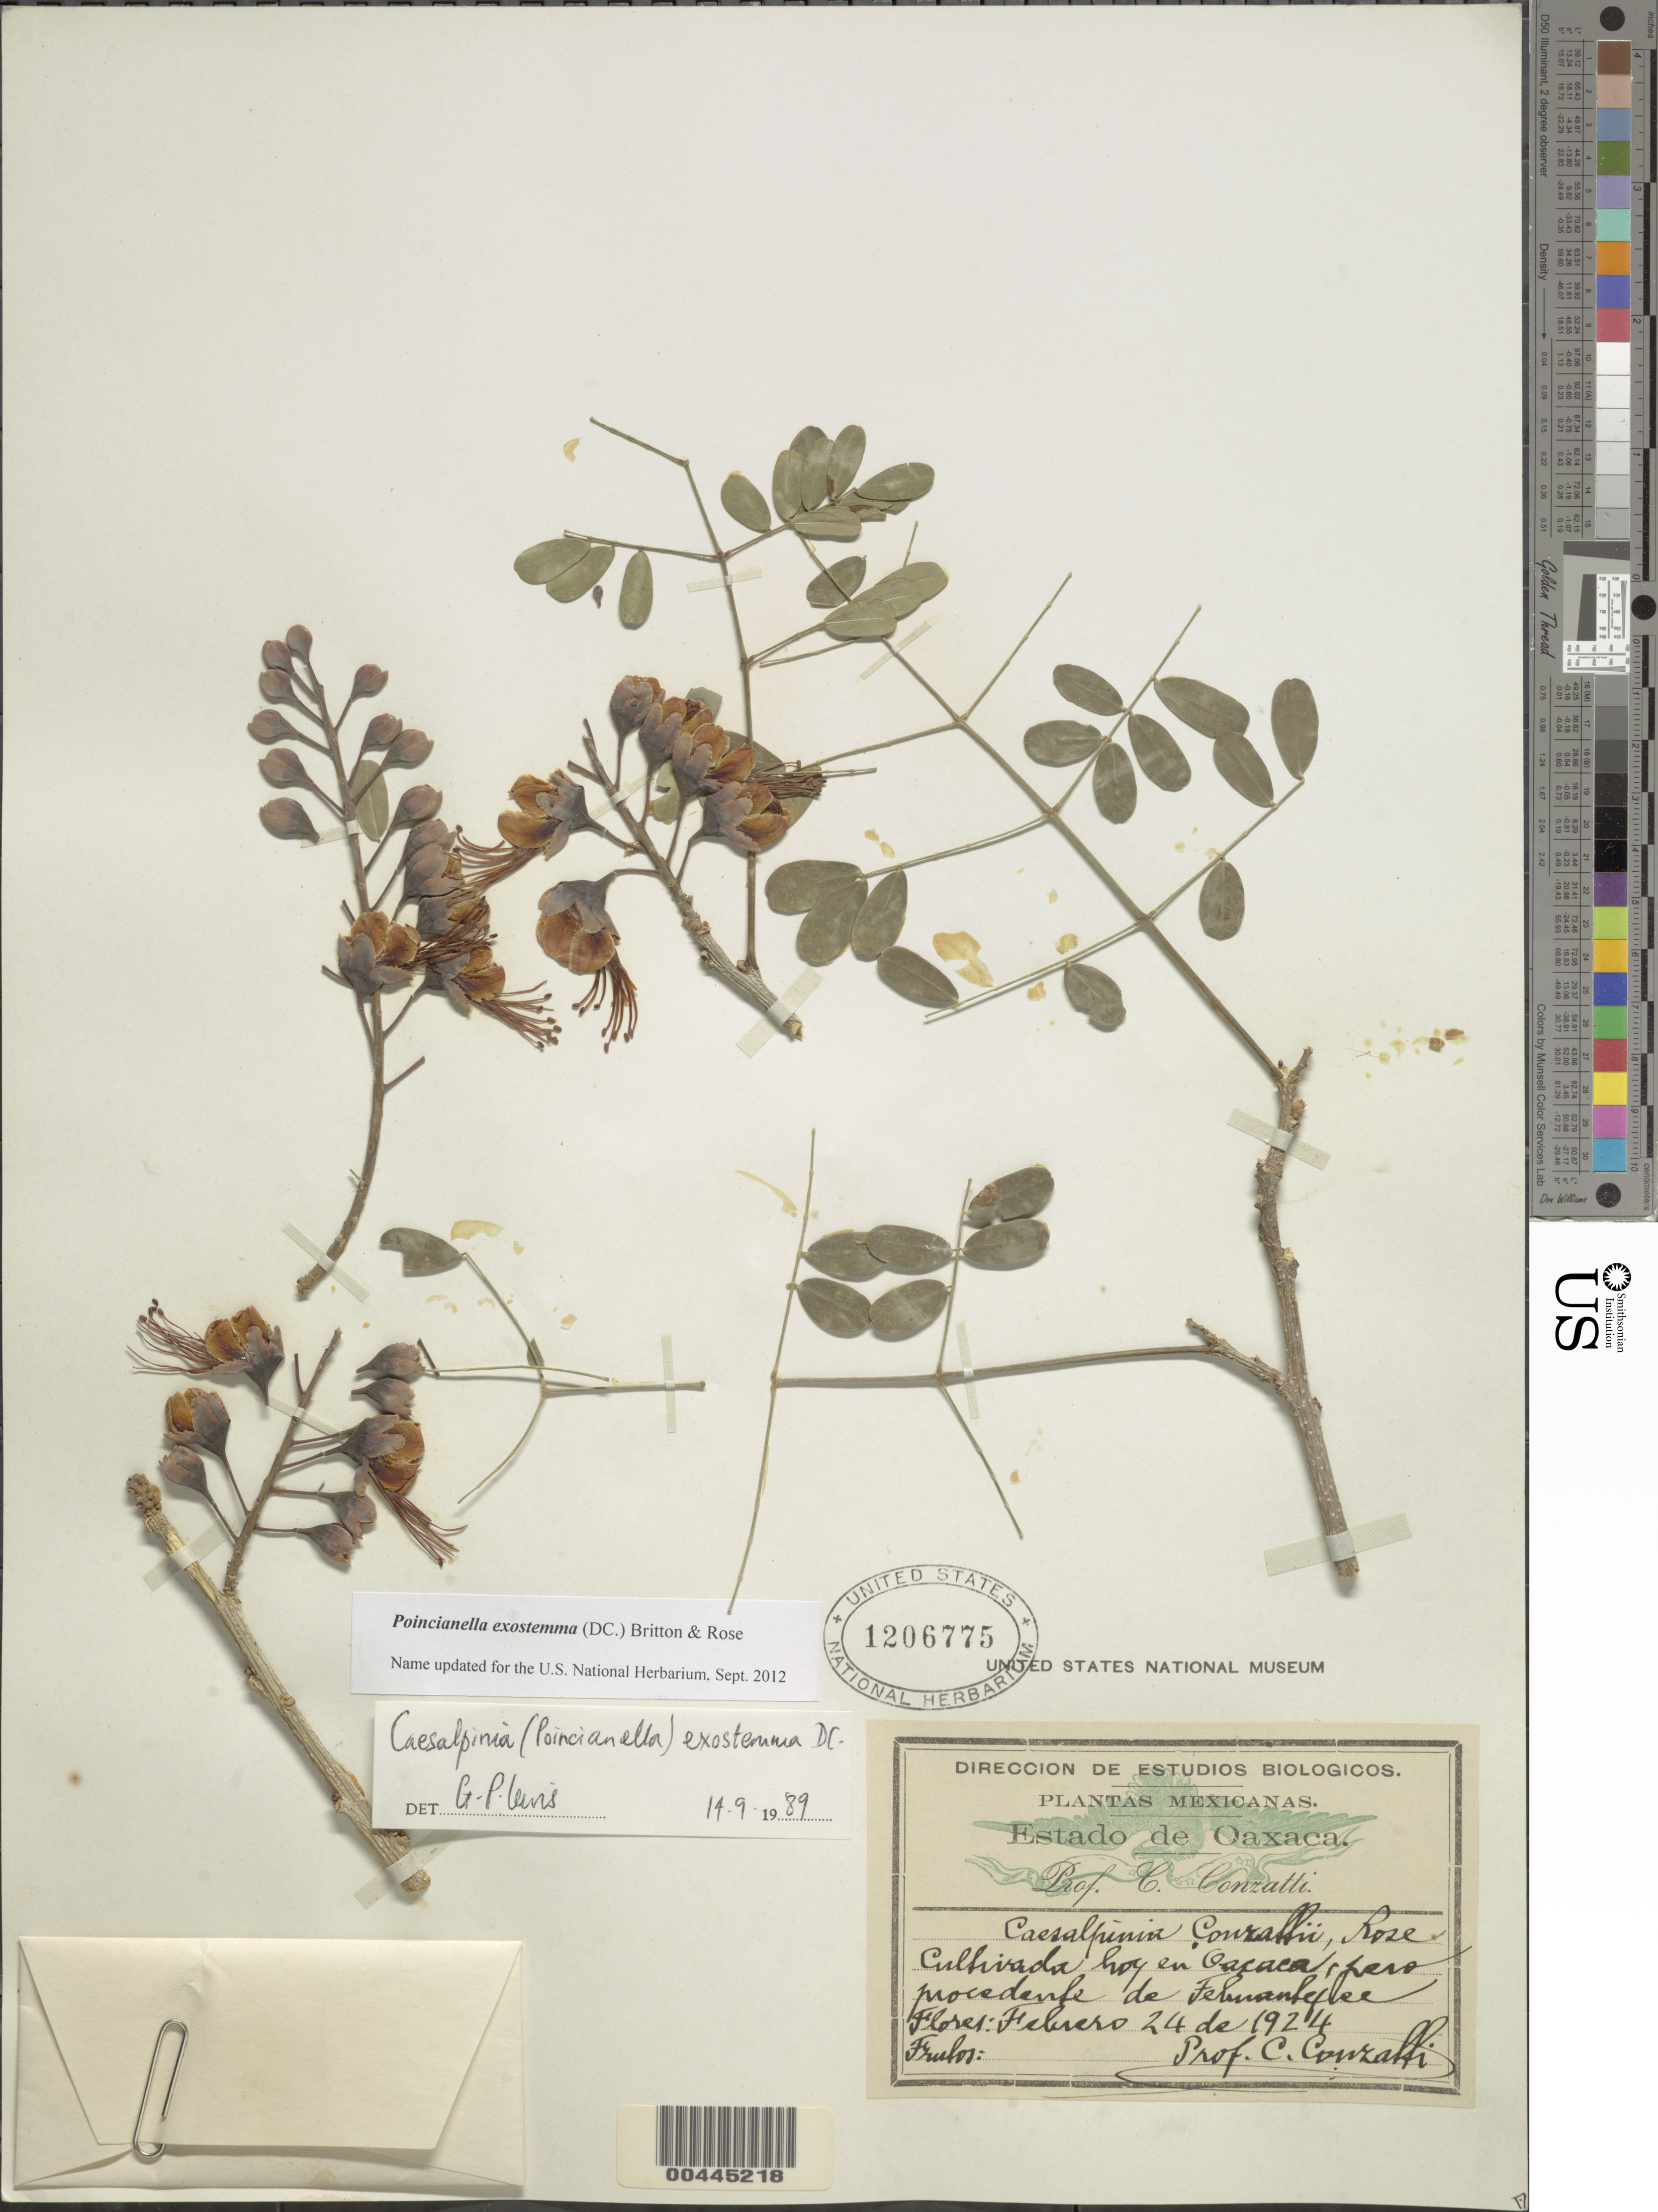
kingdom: Plantae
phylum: Tracheophyta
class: Magnoliopsida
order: Fabales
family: Fabaceae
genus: Erythrostemon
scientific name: Erythrostemon exostemma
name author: (Moc. & Sessé ex DC.) Gagnon & G.P. Lewis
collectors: C. Conzatti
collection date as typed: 24 Feb 1924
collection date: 1924-02-24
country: Mexico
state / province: Oaxaca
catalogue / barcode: US 1206775